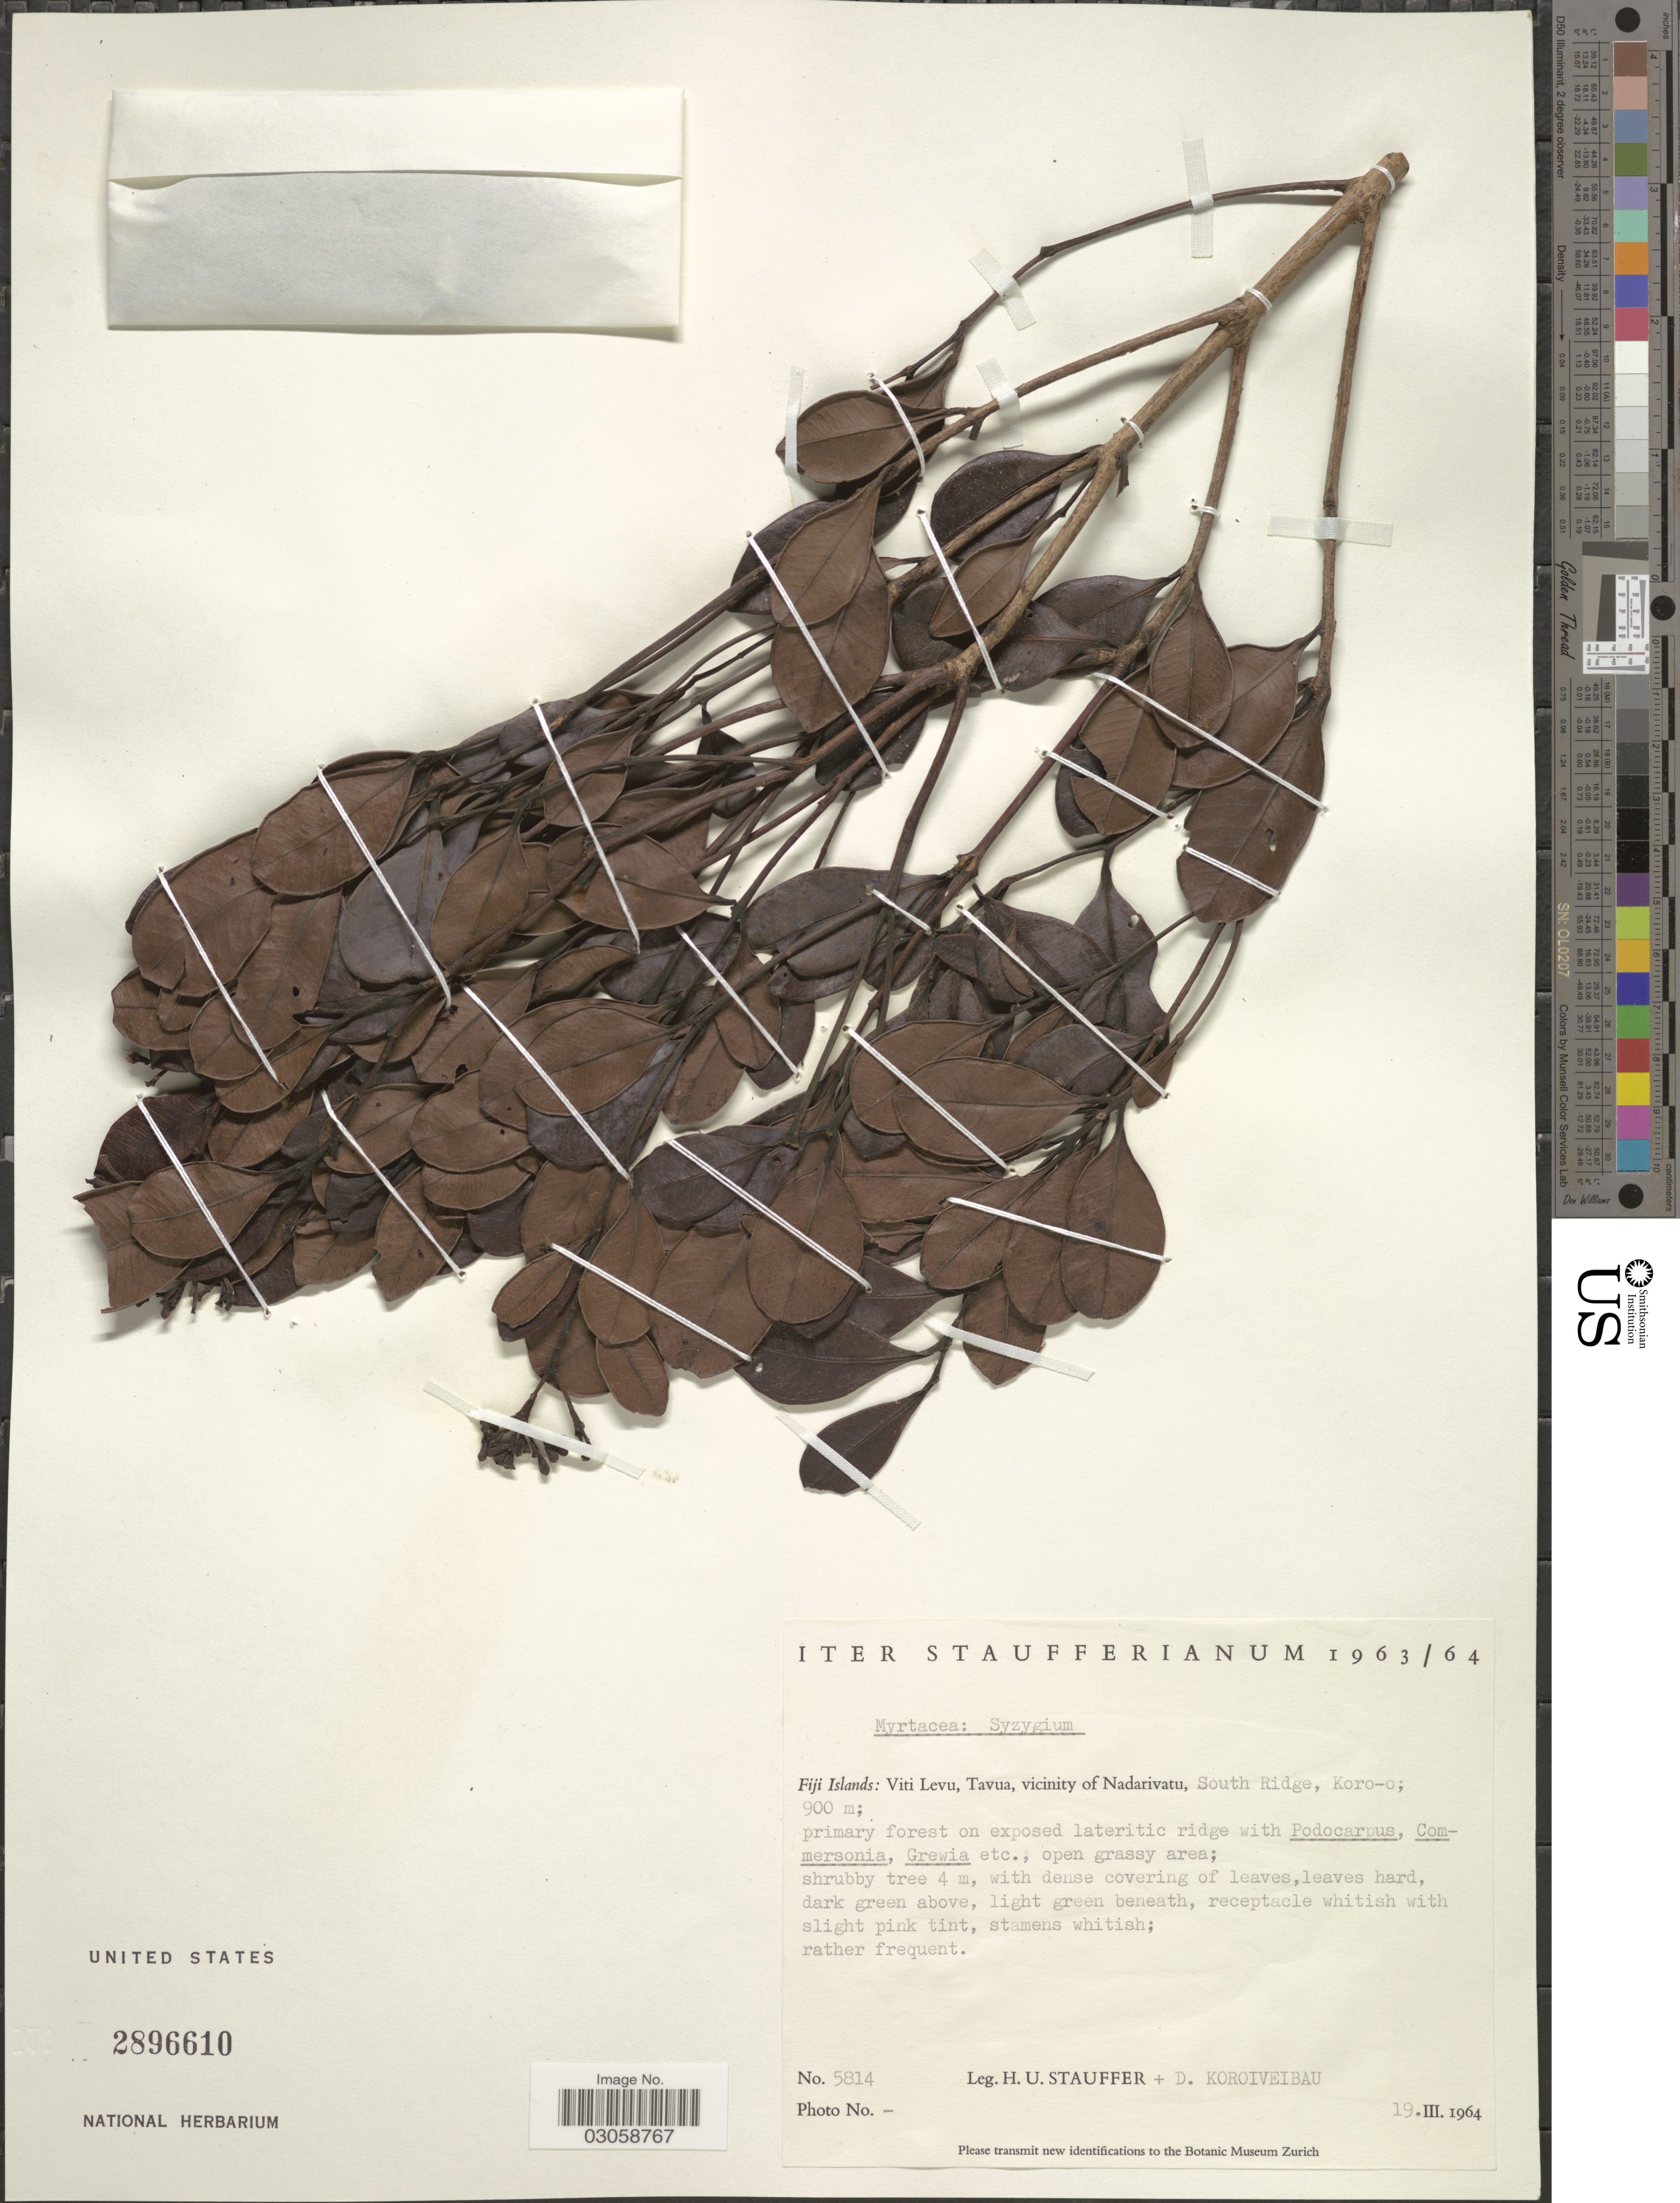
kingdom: Plantae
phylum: Tracheophyta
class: Magnoliopsida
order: Myrtales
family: Myrtaceae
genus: Syzygium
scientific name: Syzygium sp.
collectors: H. U. Stauffer & D. Koroiveibau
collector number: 5814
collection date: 1964-03-19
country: Fiji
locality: Fiji Islands: Viti Levu, Tavua, vicinity of Nadarivatu,South Ridge, Koro-o.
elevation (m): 900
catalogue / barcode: US 2896610